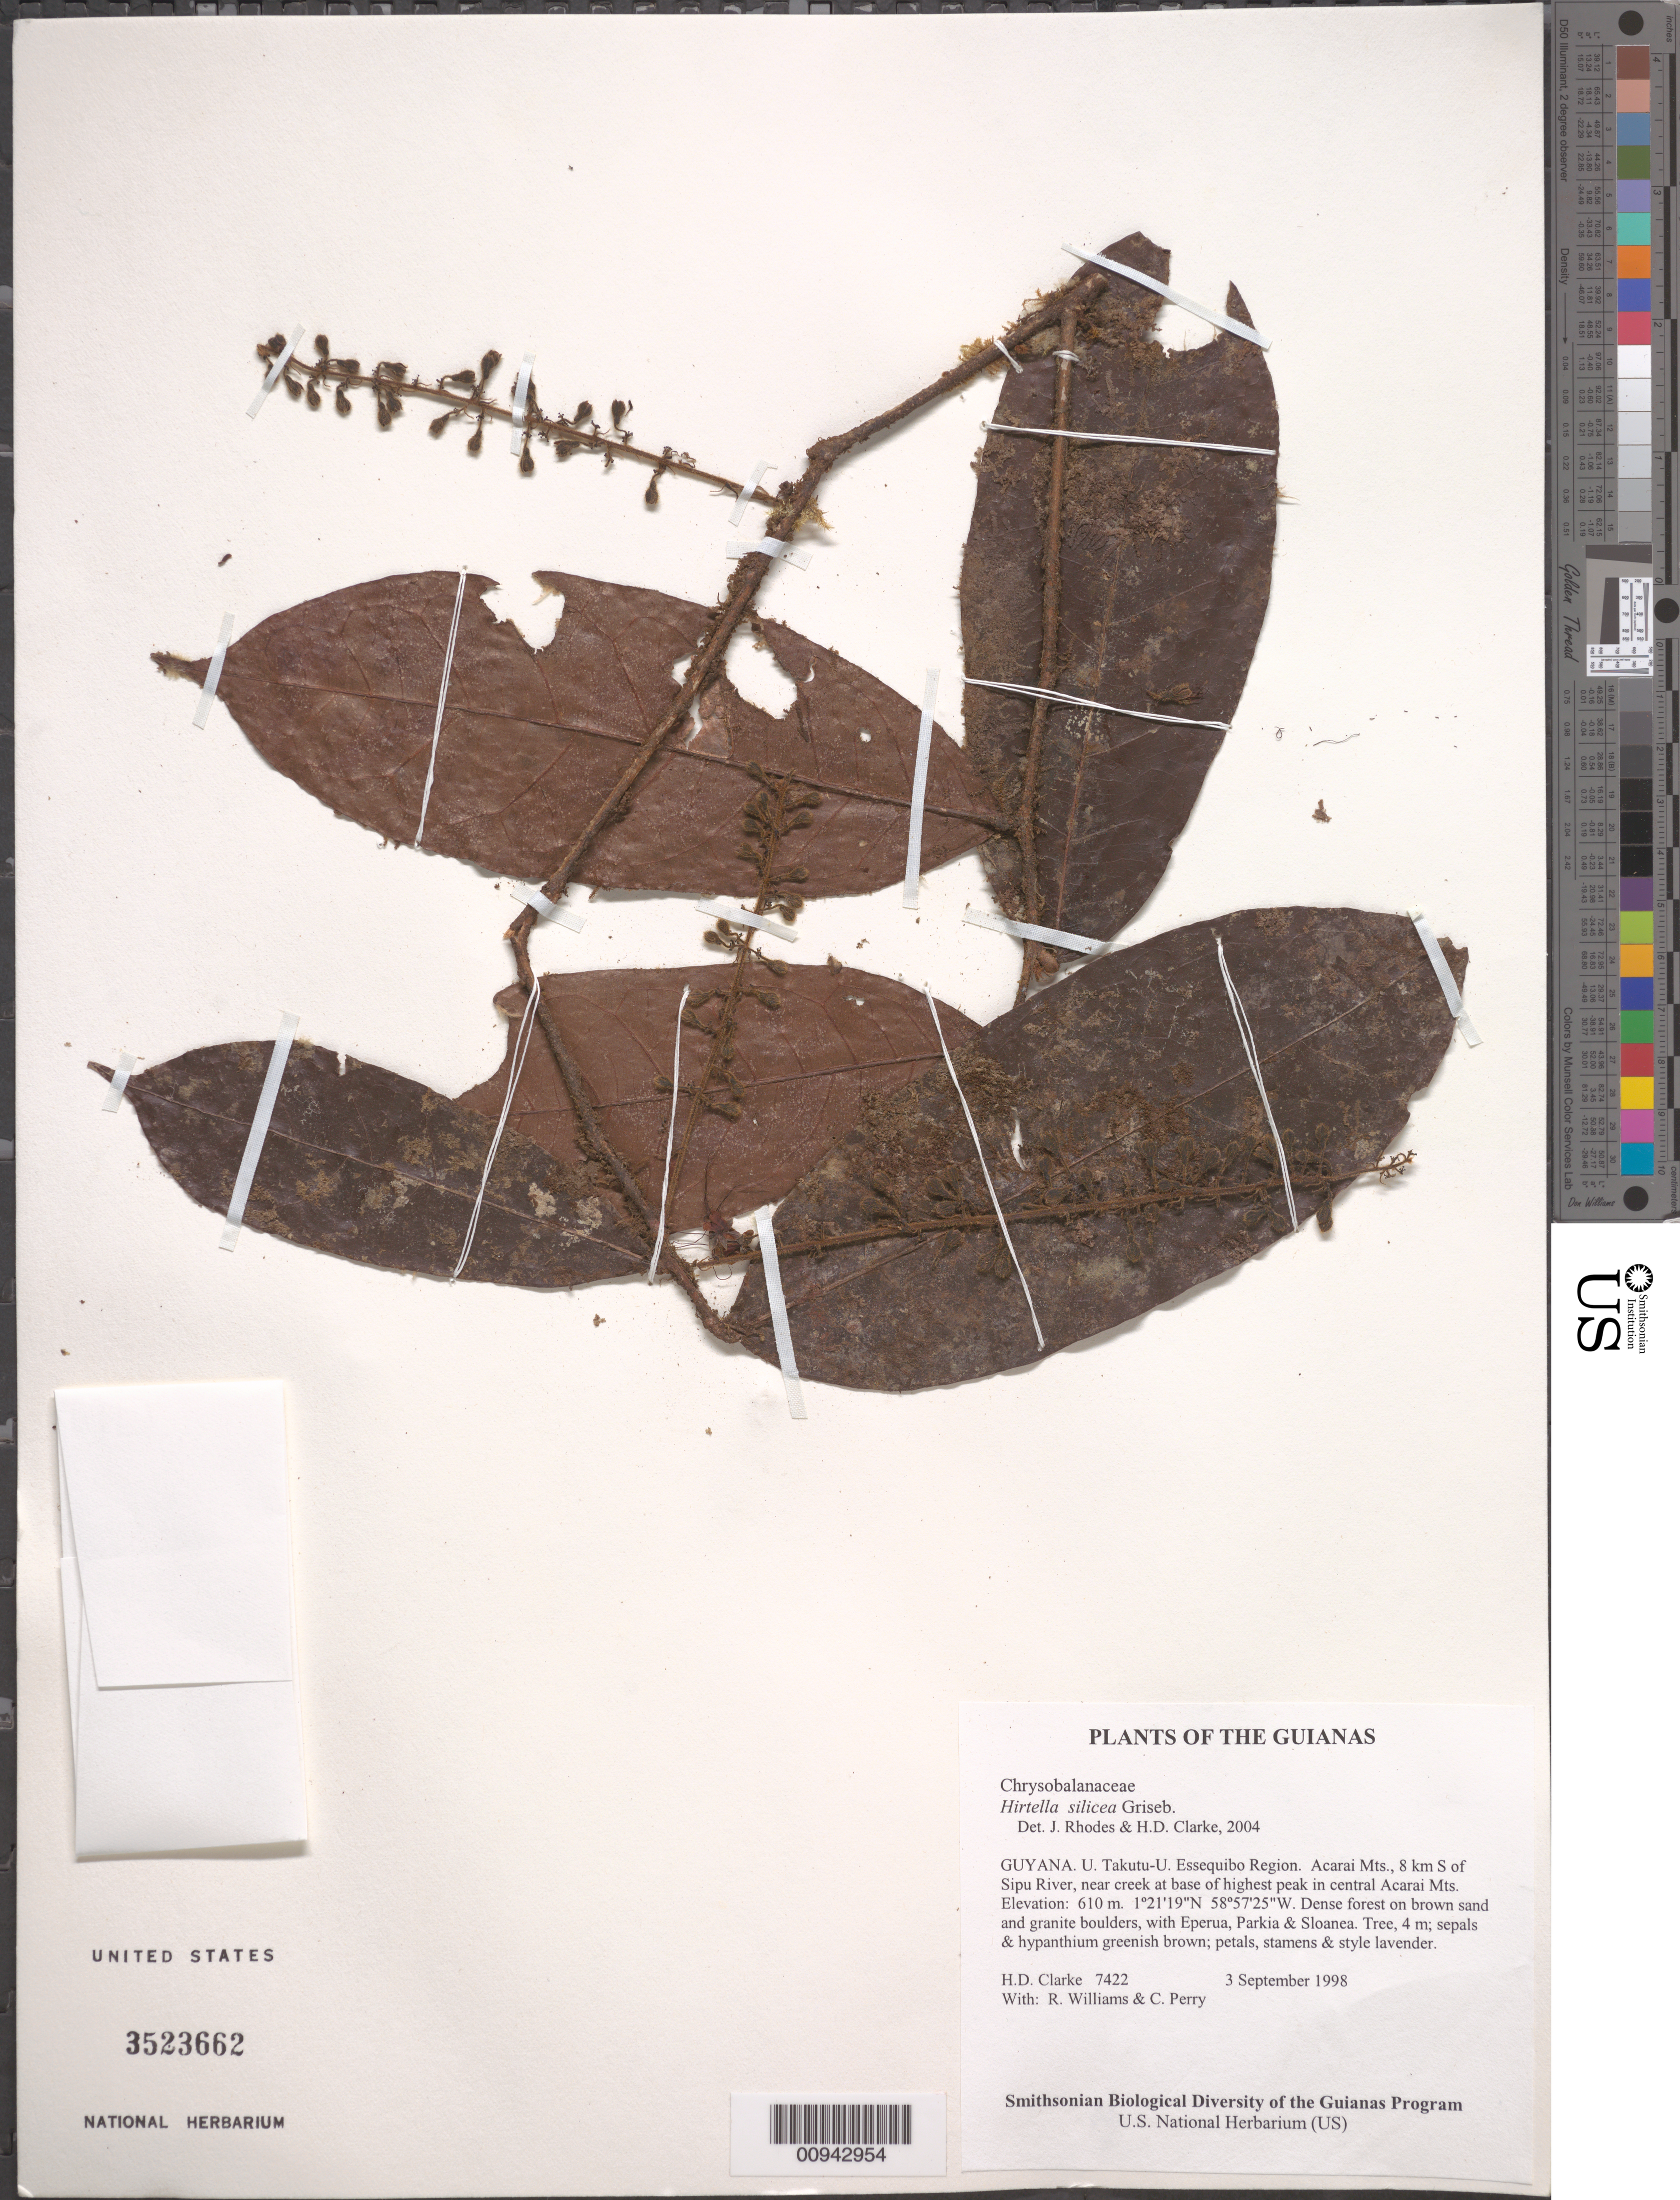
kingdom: Plantae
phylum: Tracheophyta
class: Magnoliopsida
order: Malpighiales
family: Chrysobalanaceae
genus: Hirtella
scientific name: Hirtella silicea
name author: Griseb.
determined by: Clarke, H. D.; Rhodes, J.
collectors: H. D. Clarke, R. Williams & C. Perry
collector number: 7422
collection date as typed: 3 September 1998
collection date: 1998-09-03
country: Guyana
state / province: U. Takutu-U. Essequibo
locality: Acarai Mts., 8 km S of Sipu River, near creek at base of highest peak in central Acarai Mts.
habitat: Dense forest on brown sand and granite boulders, with Eperua, Parkia & Sloanea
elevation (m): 610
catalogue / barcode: US 3523662